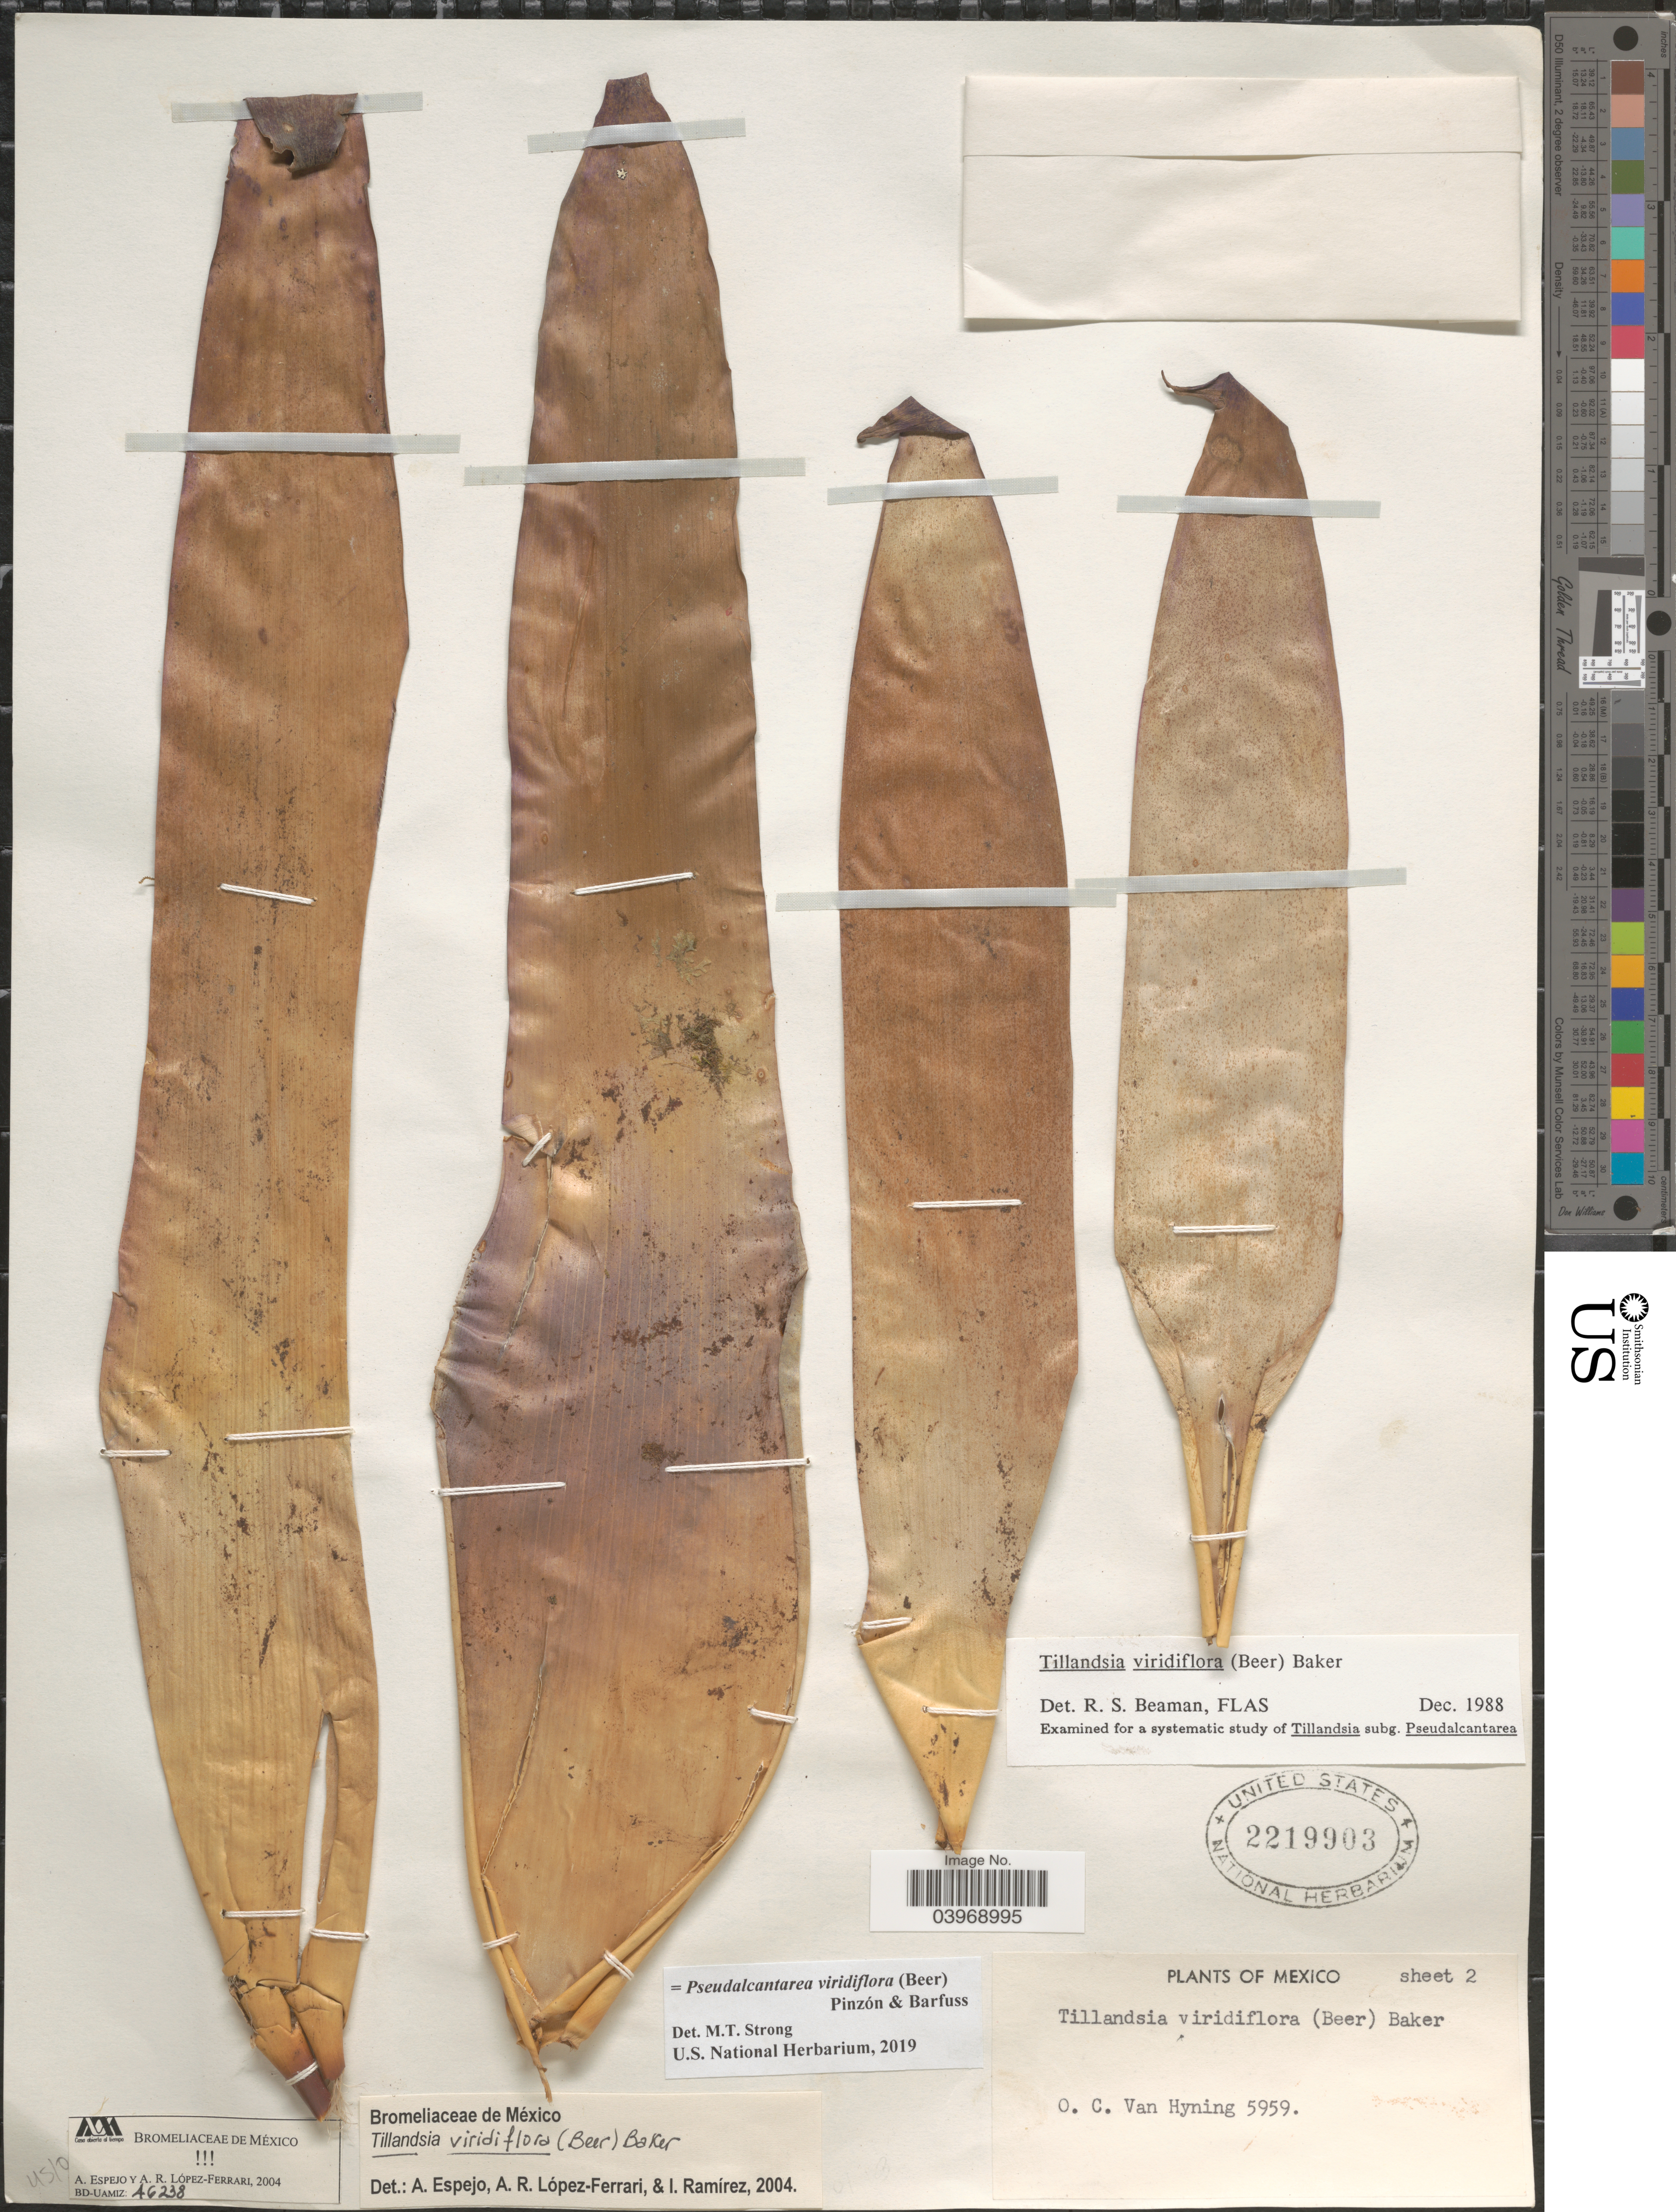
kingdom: Plantae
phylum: Tracheophyta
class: Liliopsida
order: Poales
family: Bromeliaceae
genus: Pseudalcantarea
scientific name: Pseudalcantarea viridiflora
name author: (Beer) Pinzón & Barfuss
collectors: O. Van Hyning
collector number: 5959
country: Mexico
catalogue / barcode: US 2219903